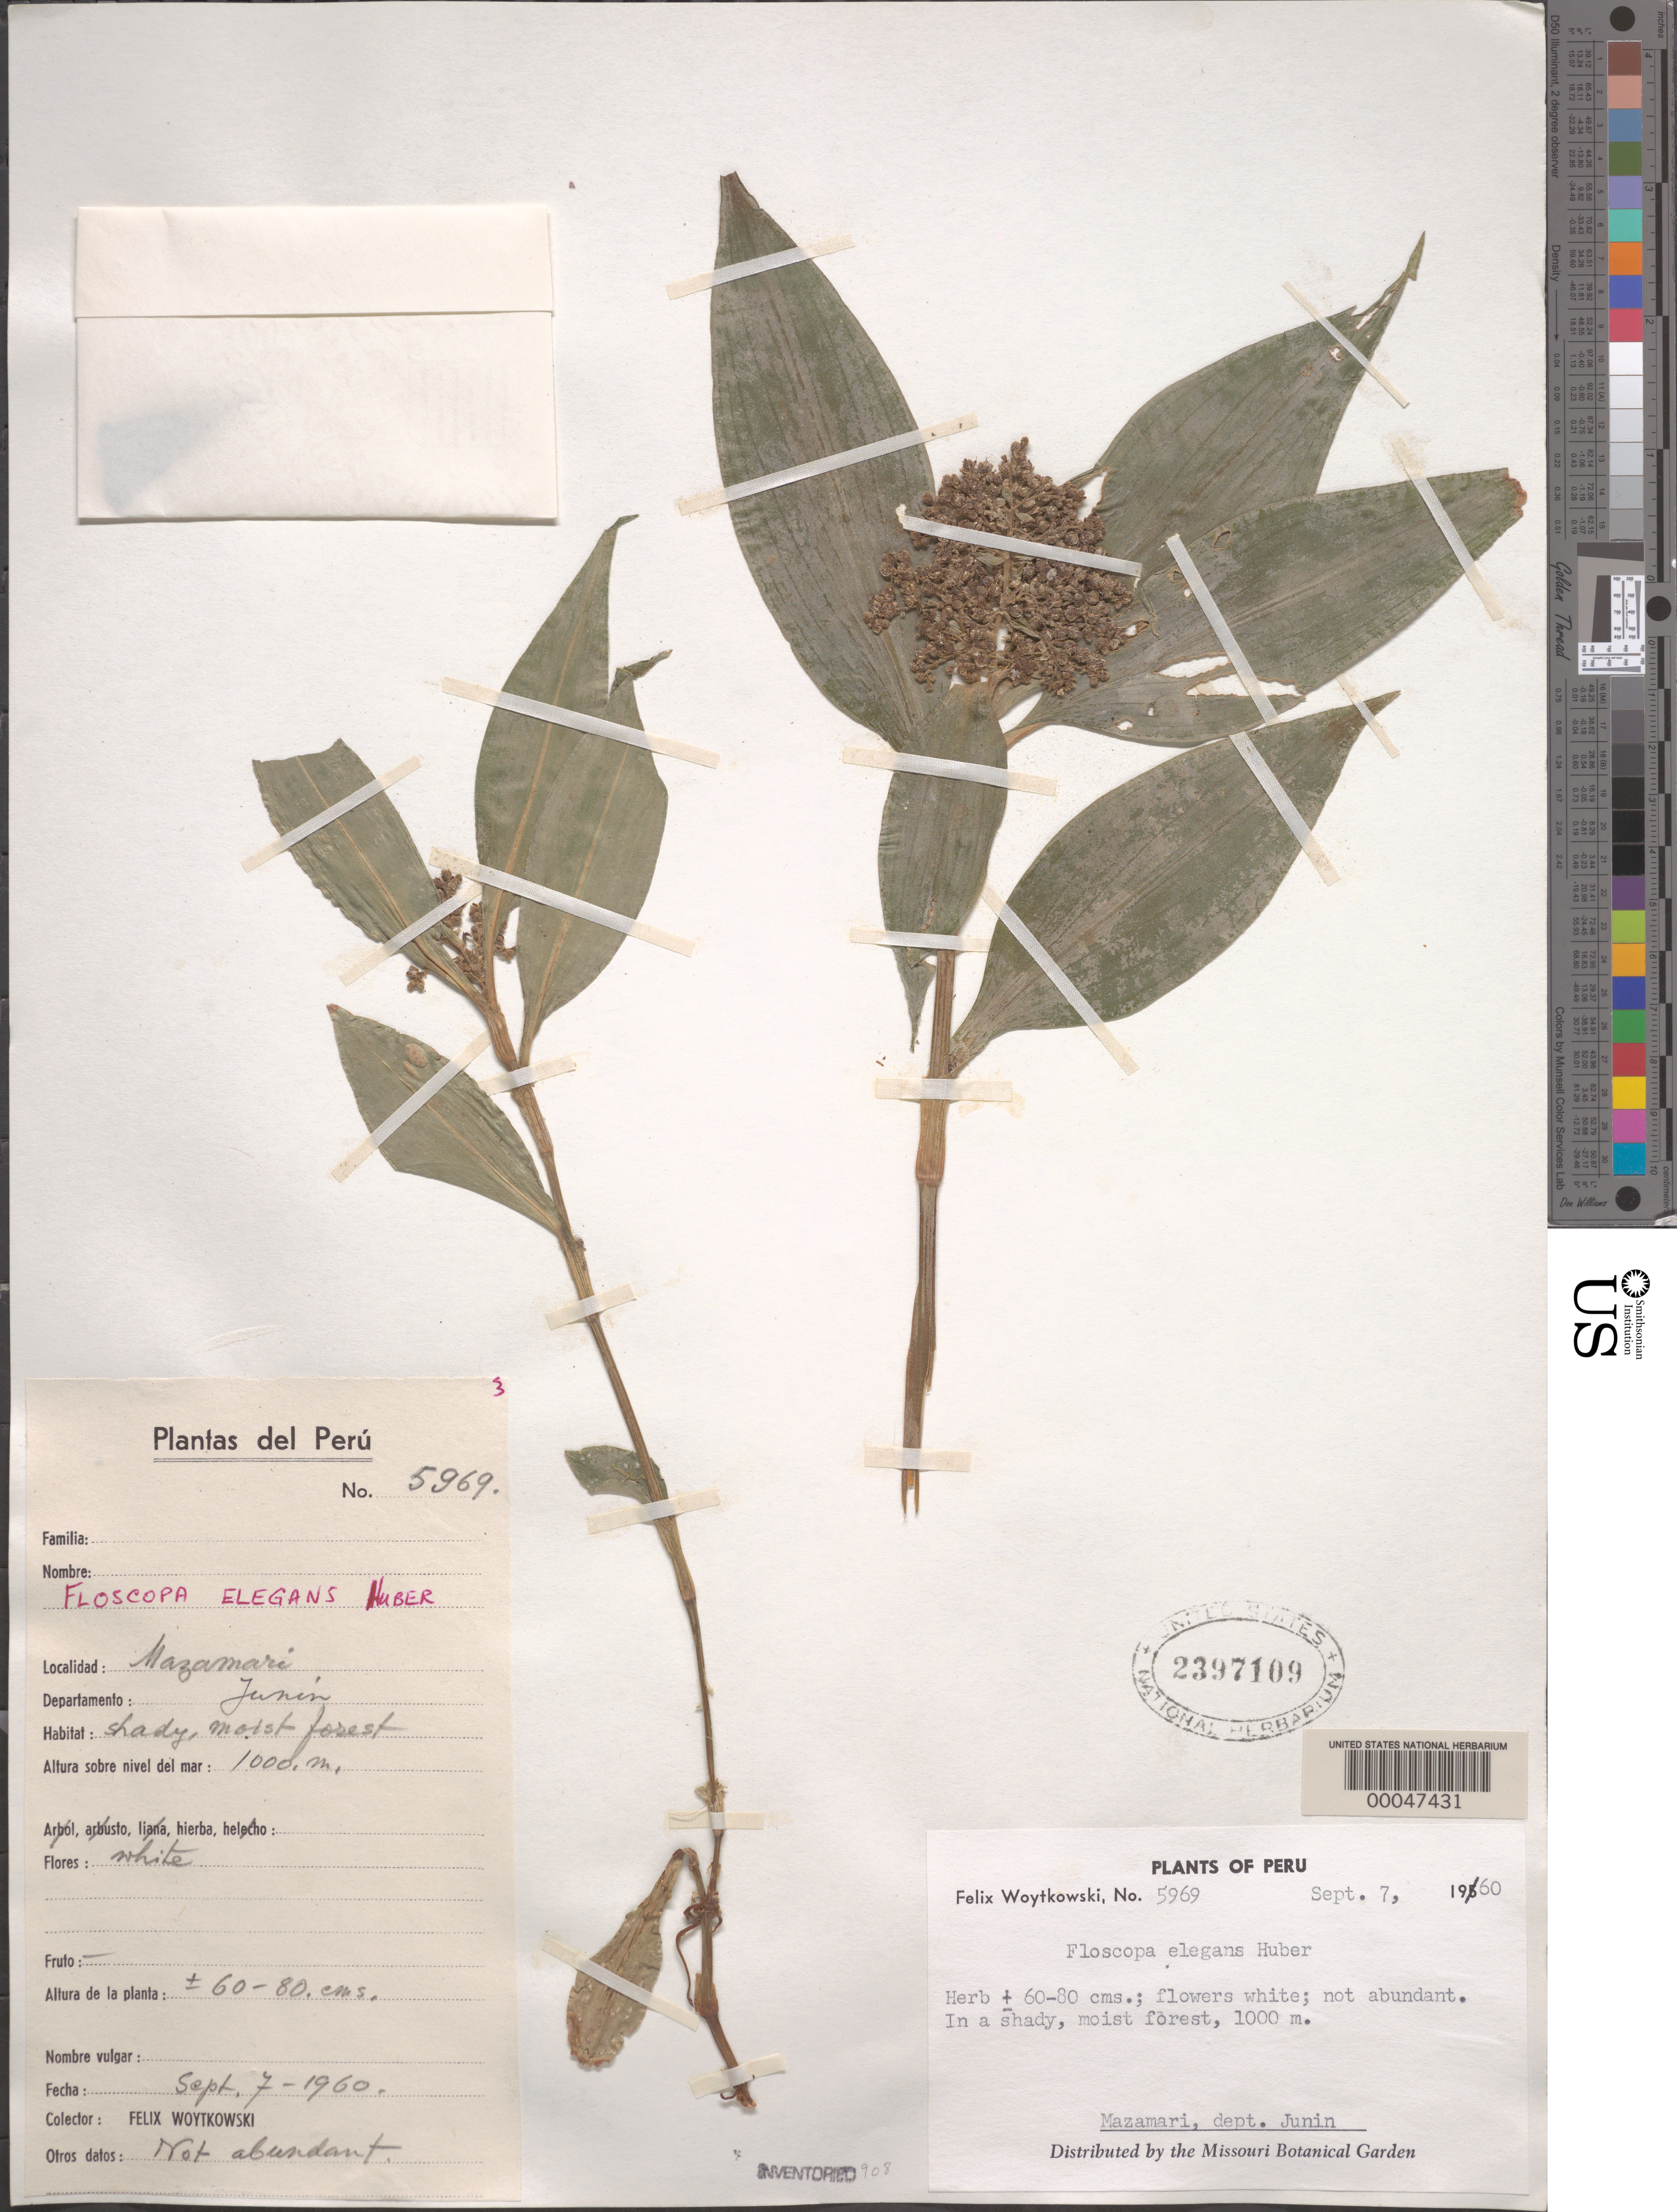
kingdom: Plantae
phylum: Tracheophyta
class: Liliopsida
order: Commelinales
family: Commelinaceae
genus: Floscopa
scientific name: Floscopa elegans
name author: Huber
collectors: F. Woytkowski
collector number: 5969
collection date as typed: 07 Sep 1960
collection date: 1960-09-07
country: Peru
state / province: Junín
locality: Mazamari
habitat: Shaded, moist soil; forest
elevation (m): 1000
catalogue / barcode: US 2397109